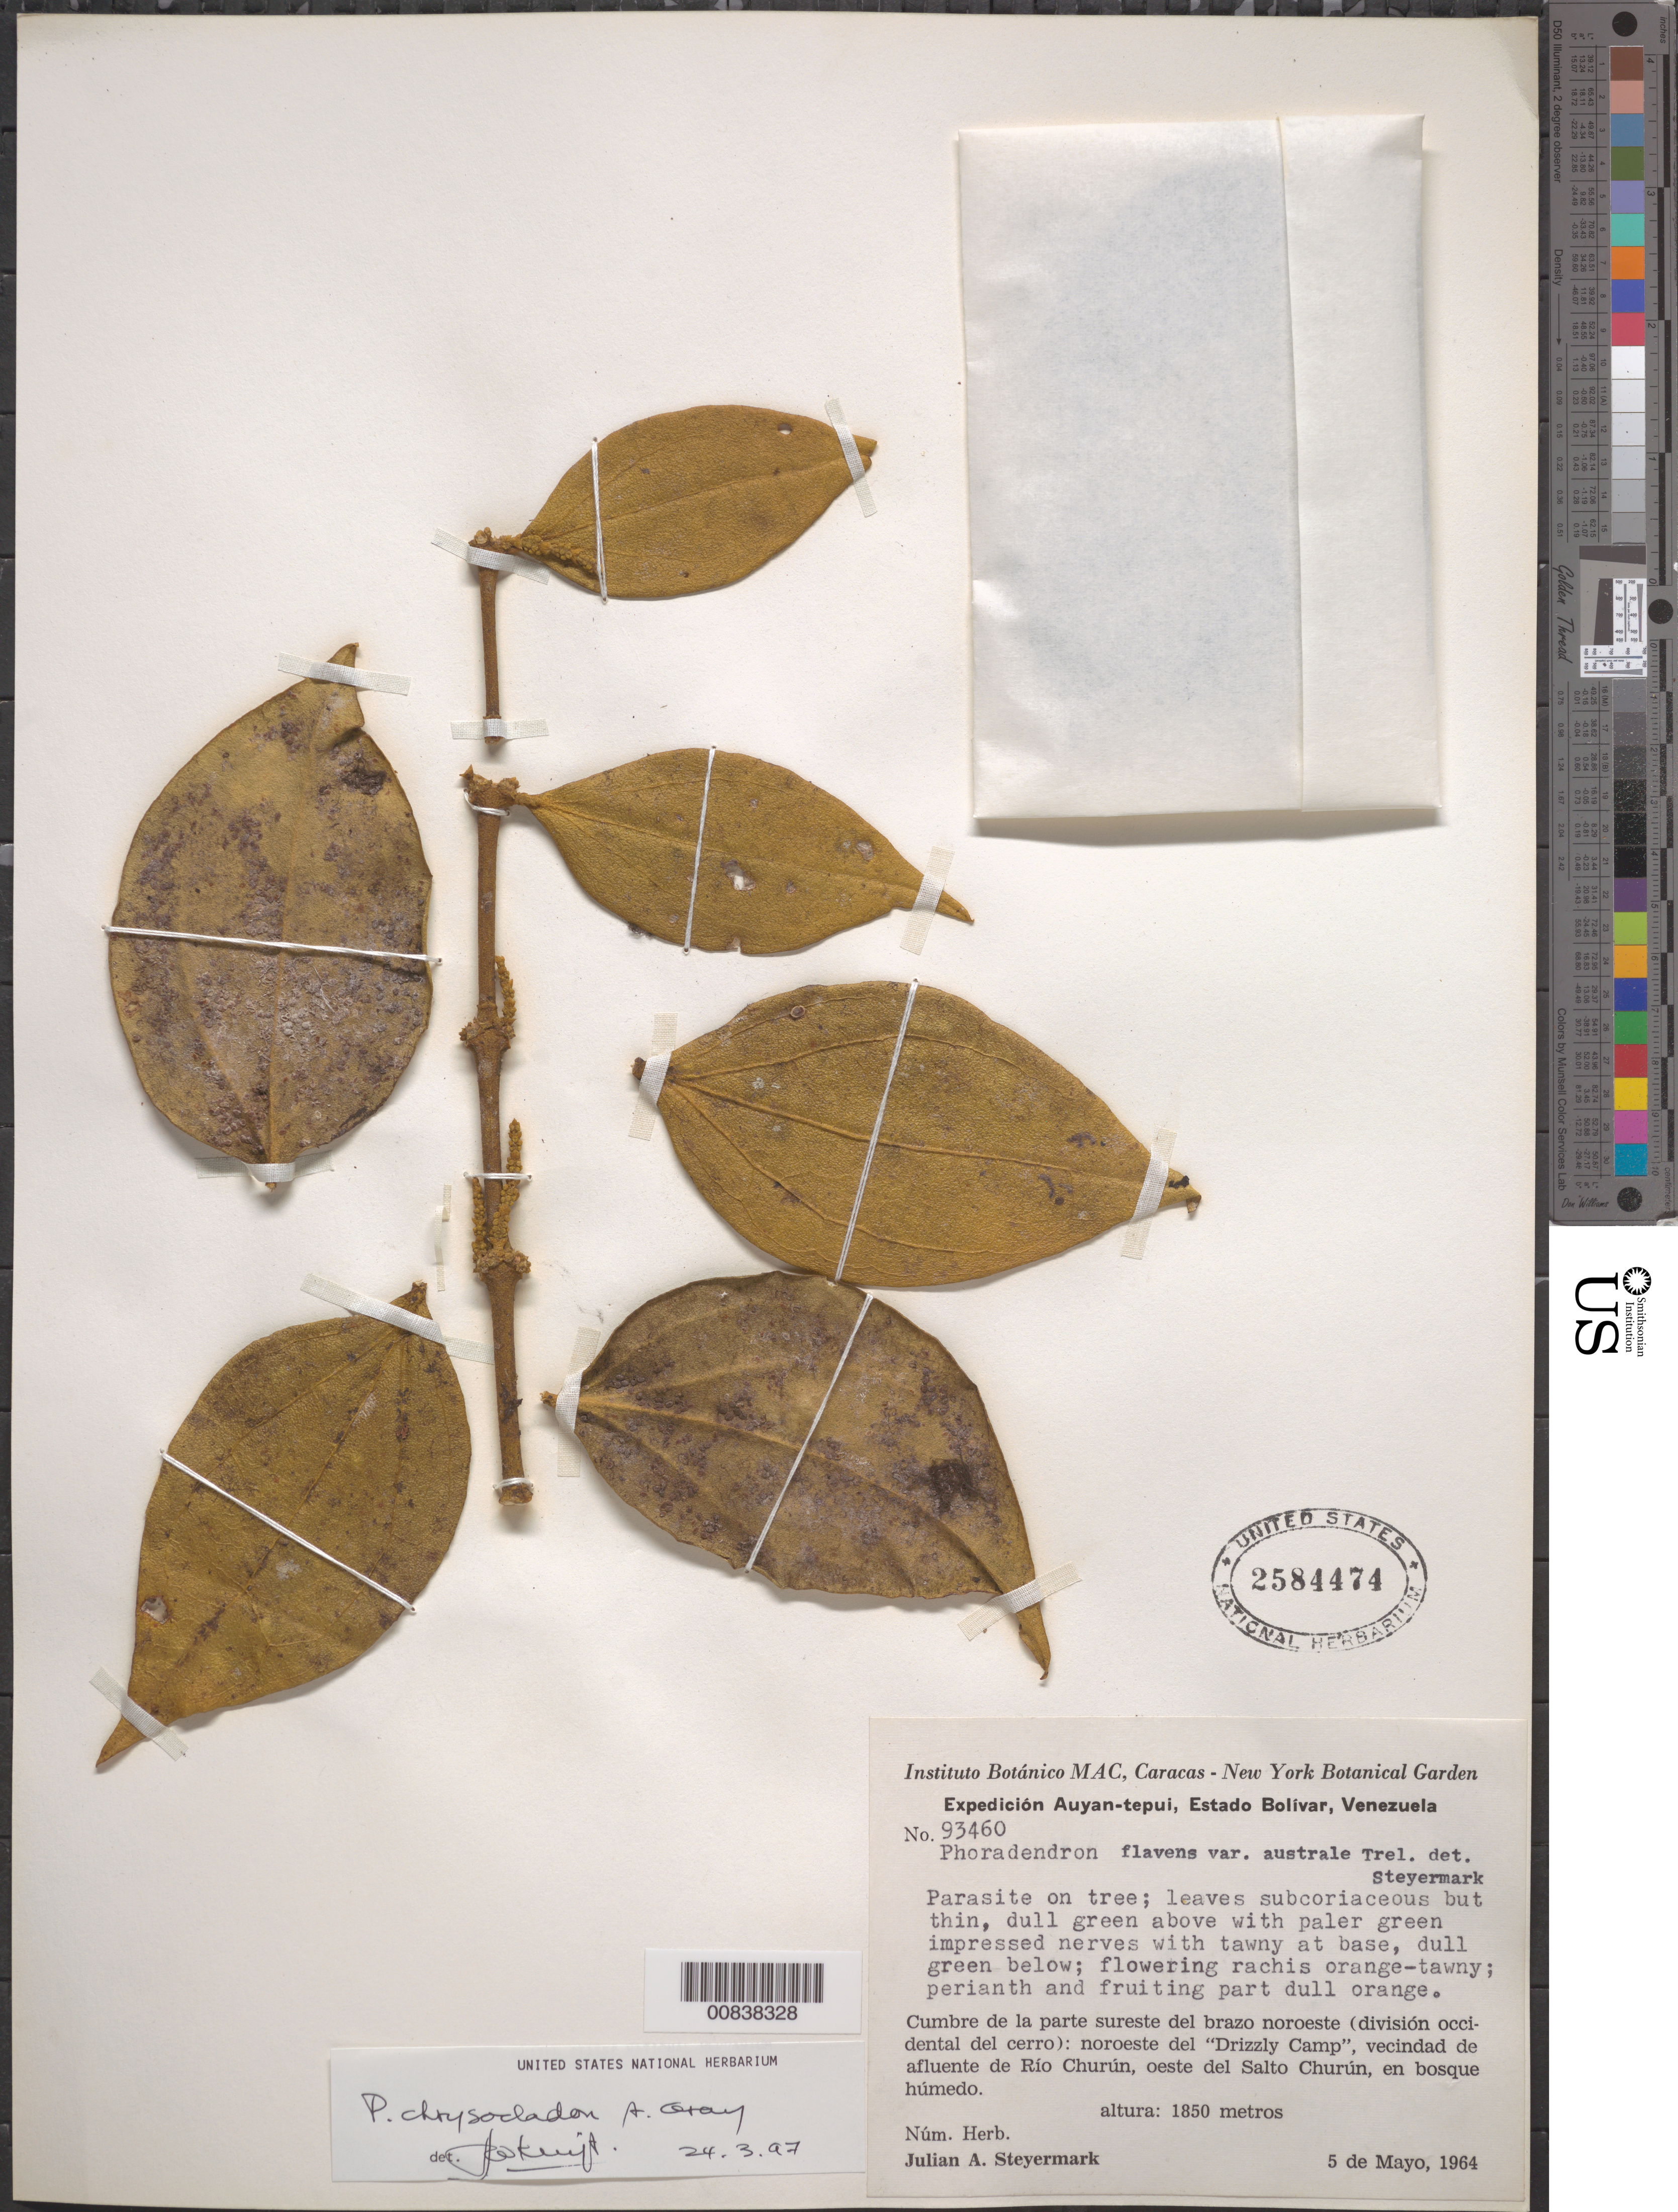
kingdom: Plantae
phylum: Tracheophyta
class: Magnoliopsida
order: Santalales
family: Viscaceae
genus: Phoradendron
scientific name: Phoradendron chrysocladon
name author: A. Gray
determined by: Kuijt, Job, (CANADA)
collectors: J. Steyermark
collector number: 93460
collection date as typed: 5-May-64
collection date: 1964-05-05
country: Venezuela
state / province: Bolívar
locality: Auyan-tepuí; cumbre de la parte sureste del brazo noroeste (división occidental del cerro): noroeste del "Drizzly Camp," vecindad de afluente de Río Churún, oeste del Salto Churún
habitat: Bosque humido; on tree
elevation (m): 1850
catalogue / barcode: US 2584474